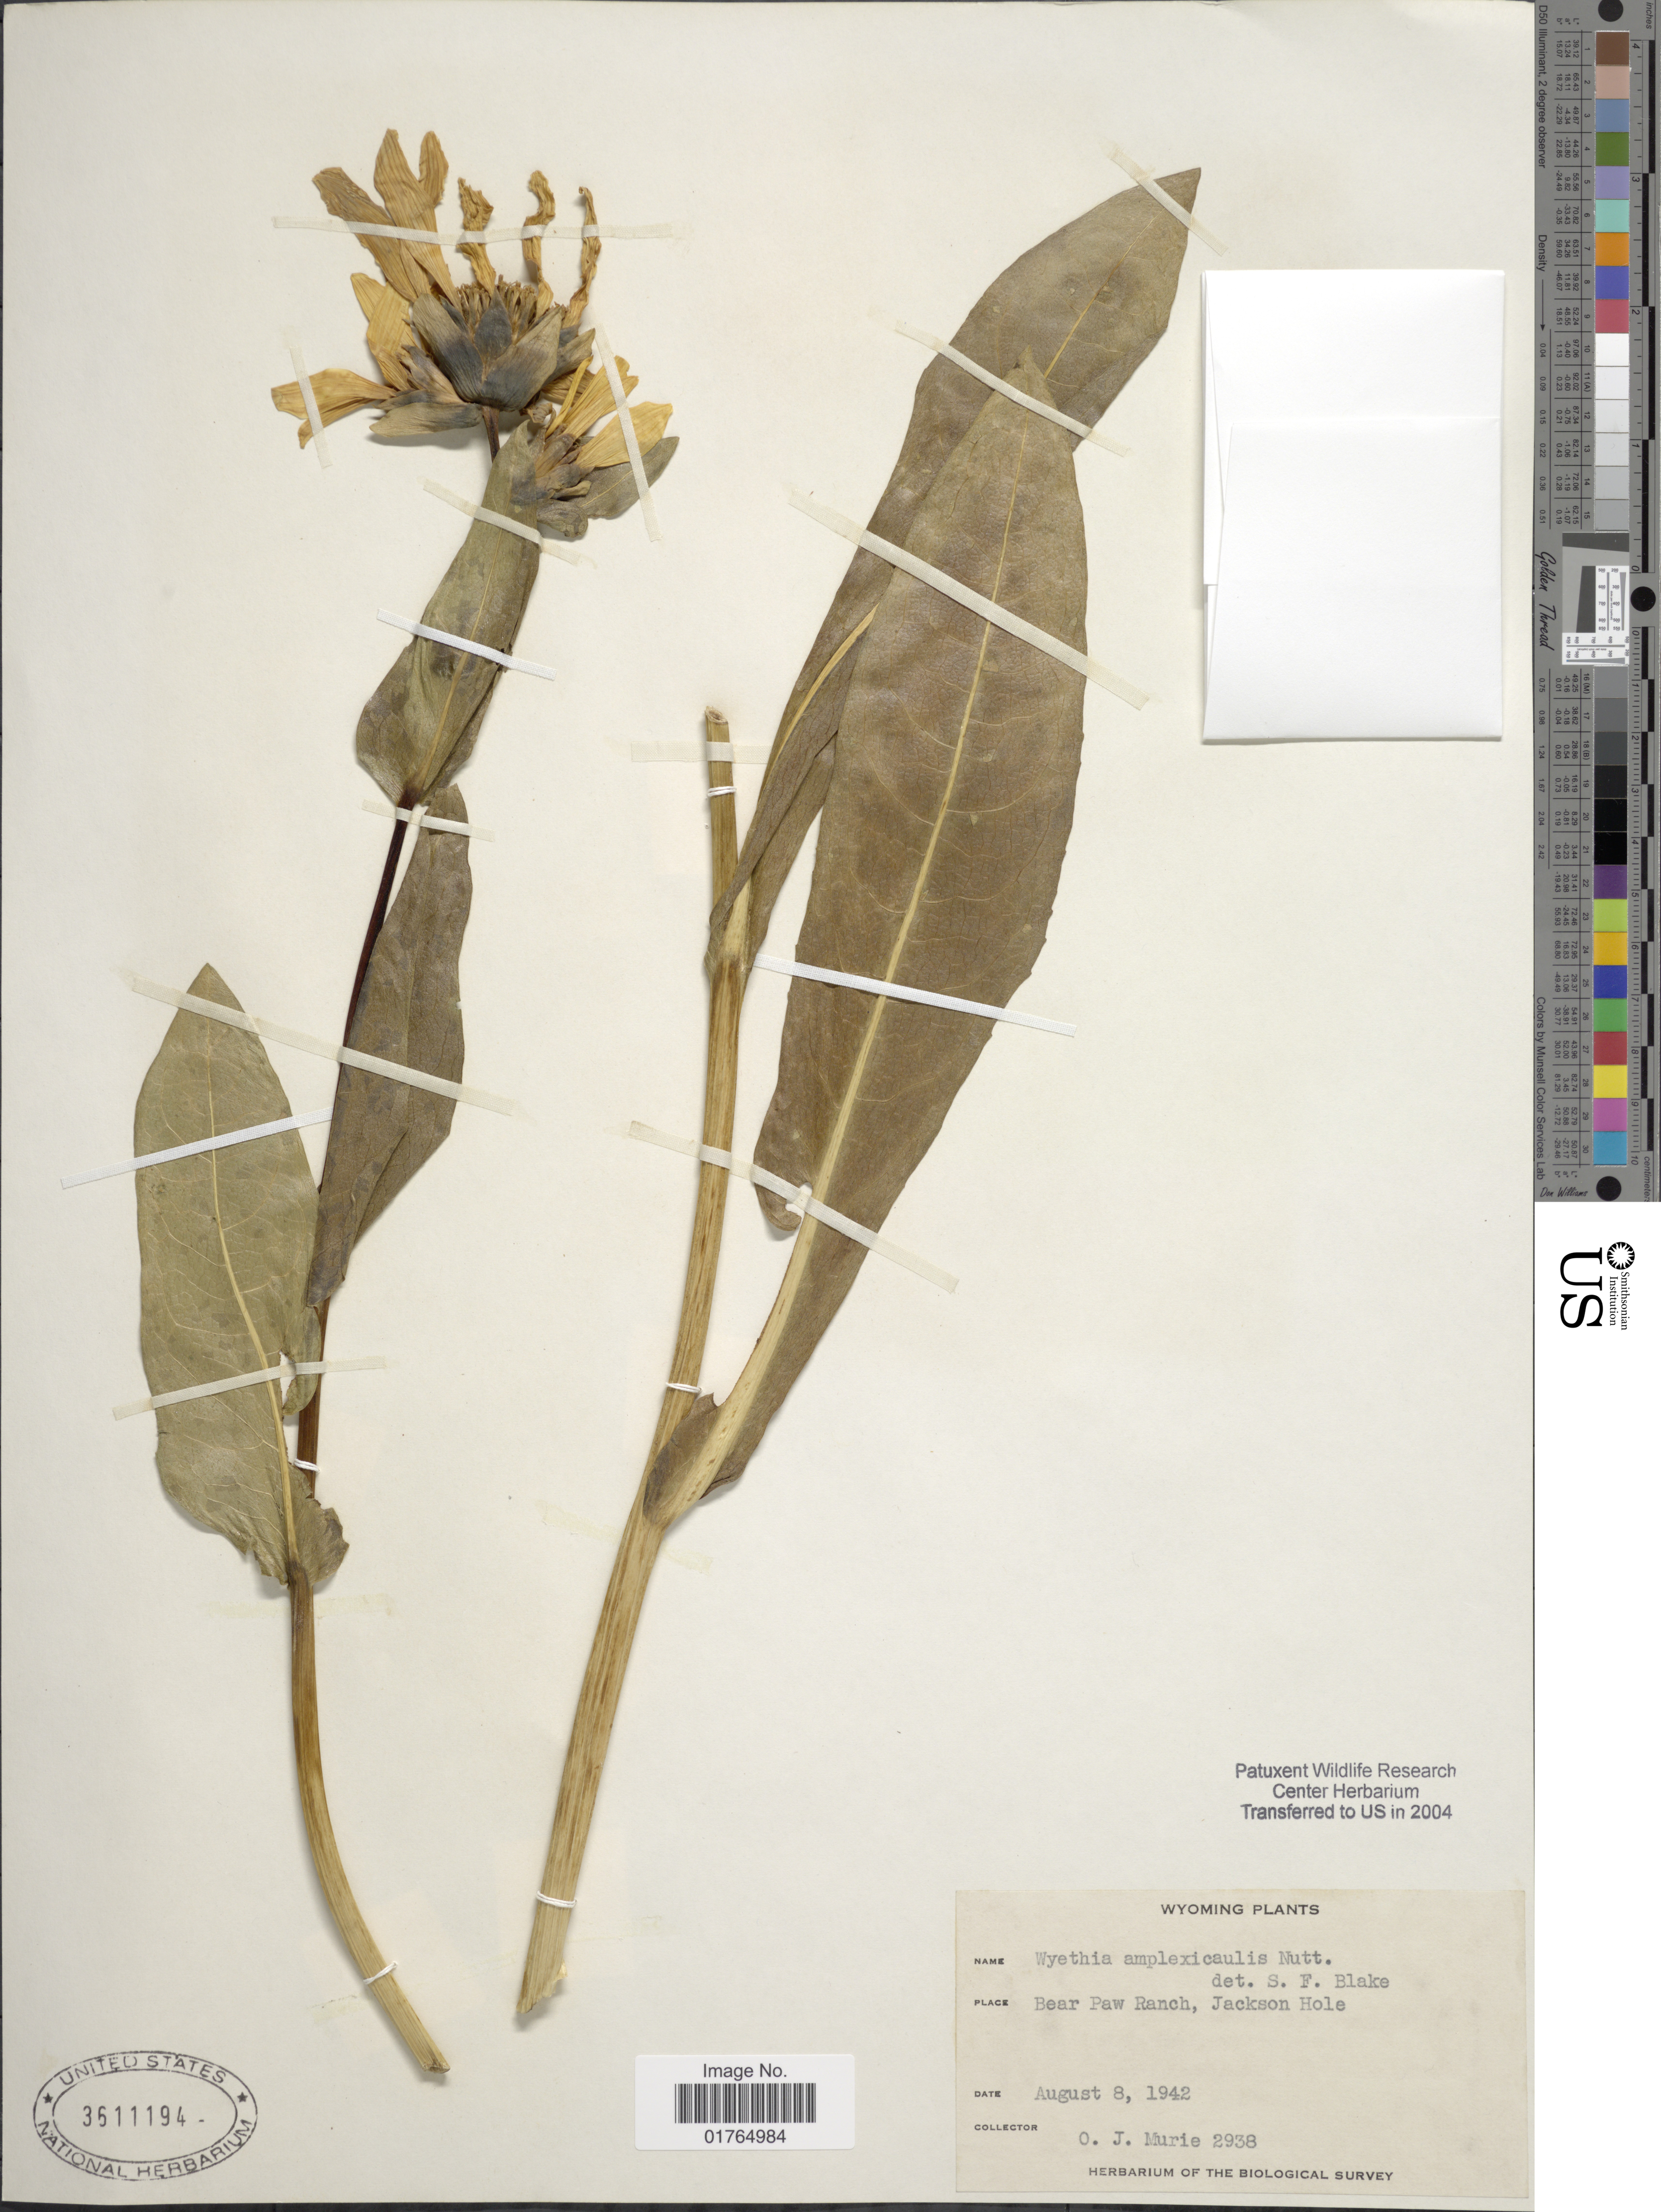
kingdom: Plantae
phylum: Tracheophyta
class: Magnoliopsida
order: Asterales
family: Asteraceae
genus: Wyethia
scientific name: Wyethia amplexicaulis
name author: Nutt.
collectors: O. Murie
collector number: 2938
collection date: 1942-08-08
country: United States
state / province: Wyoming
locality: Bear Paw Ranch, Jackson Hole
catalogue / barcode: US 3611194